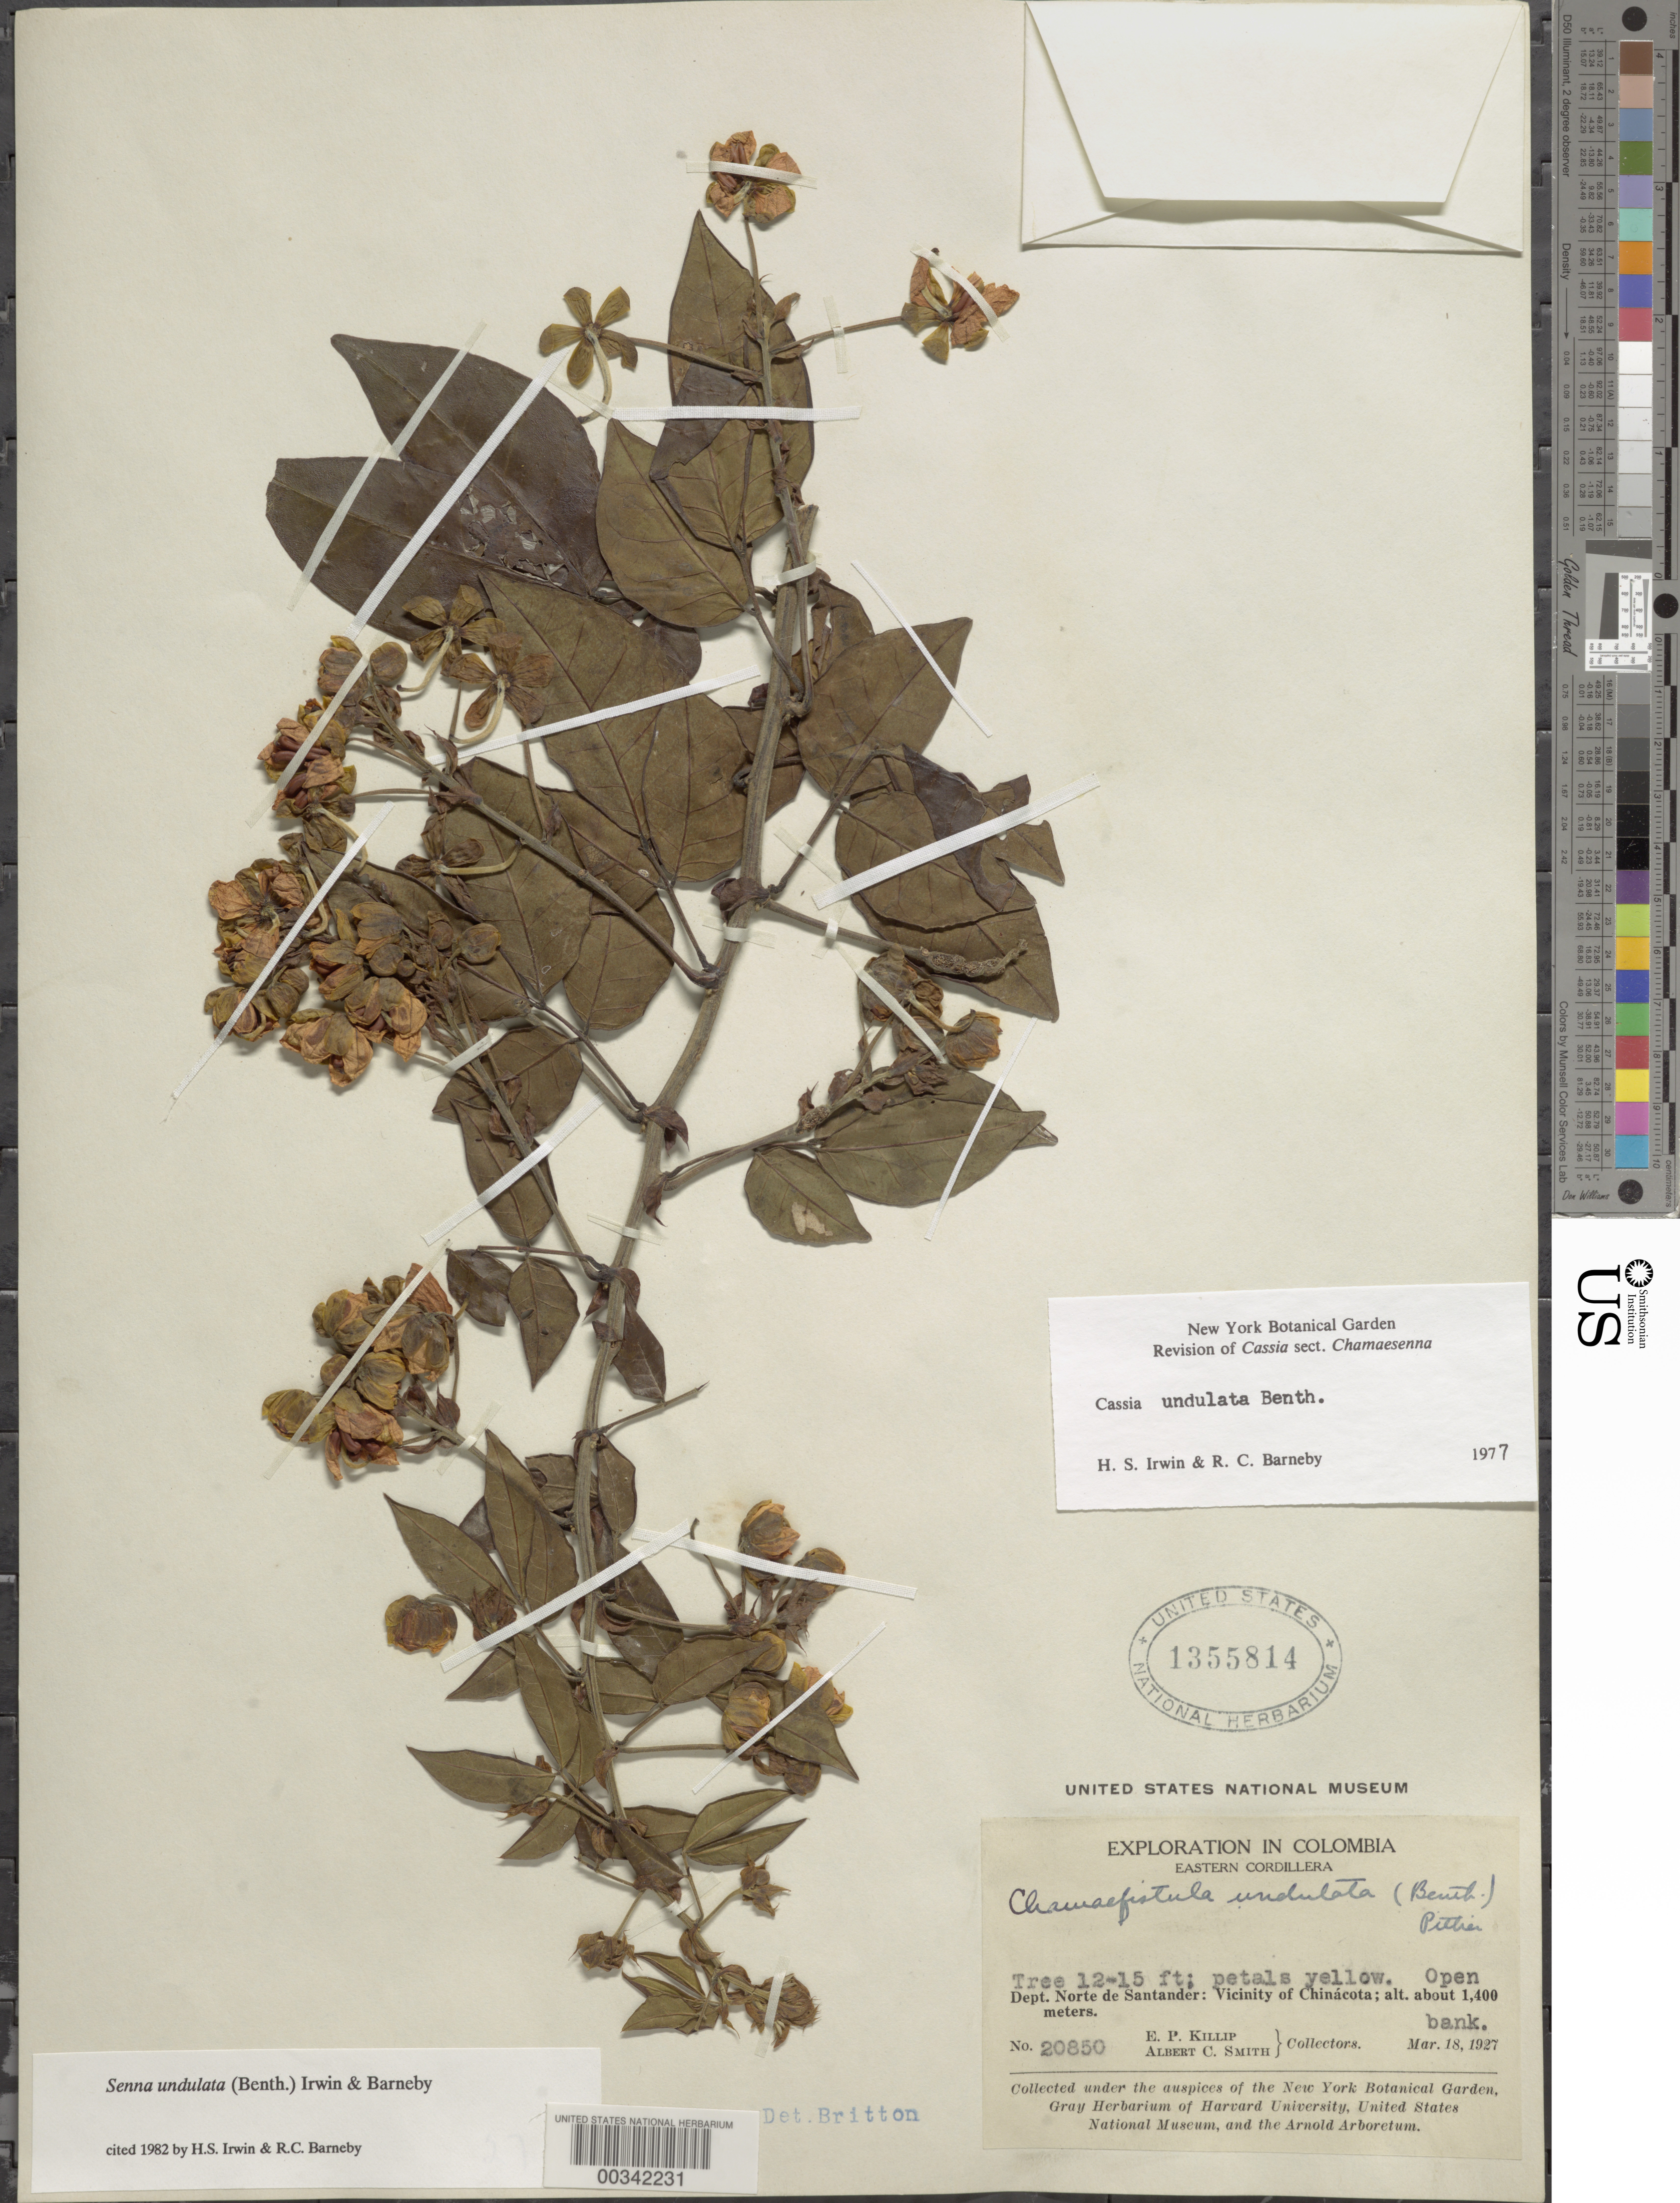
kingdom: Plantae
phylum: Tracheophyta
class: Magnoliopsida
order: Fabales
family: Fabaceae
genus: Senna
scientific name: Senna undulata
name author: (Benth.) H.S. Irwin & Barneby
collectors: E. P. Killip & A. C. Smith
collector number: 20850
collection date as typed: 18 Mar 1927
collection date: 1927-03-18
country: Colombia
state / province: Norte de Santander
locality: Vicinity of China Cota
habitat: Open bank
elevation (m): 1400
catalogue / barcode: US 1355814